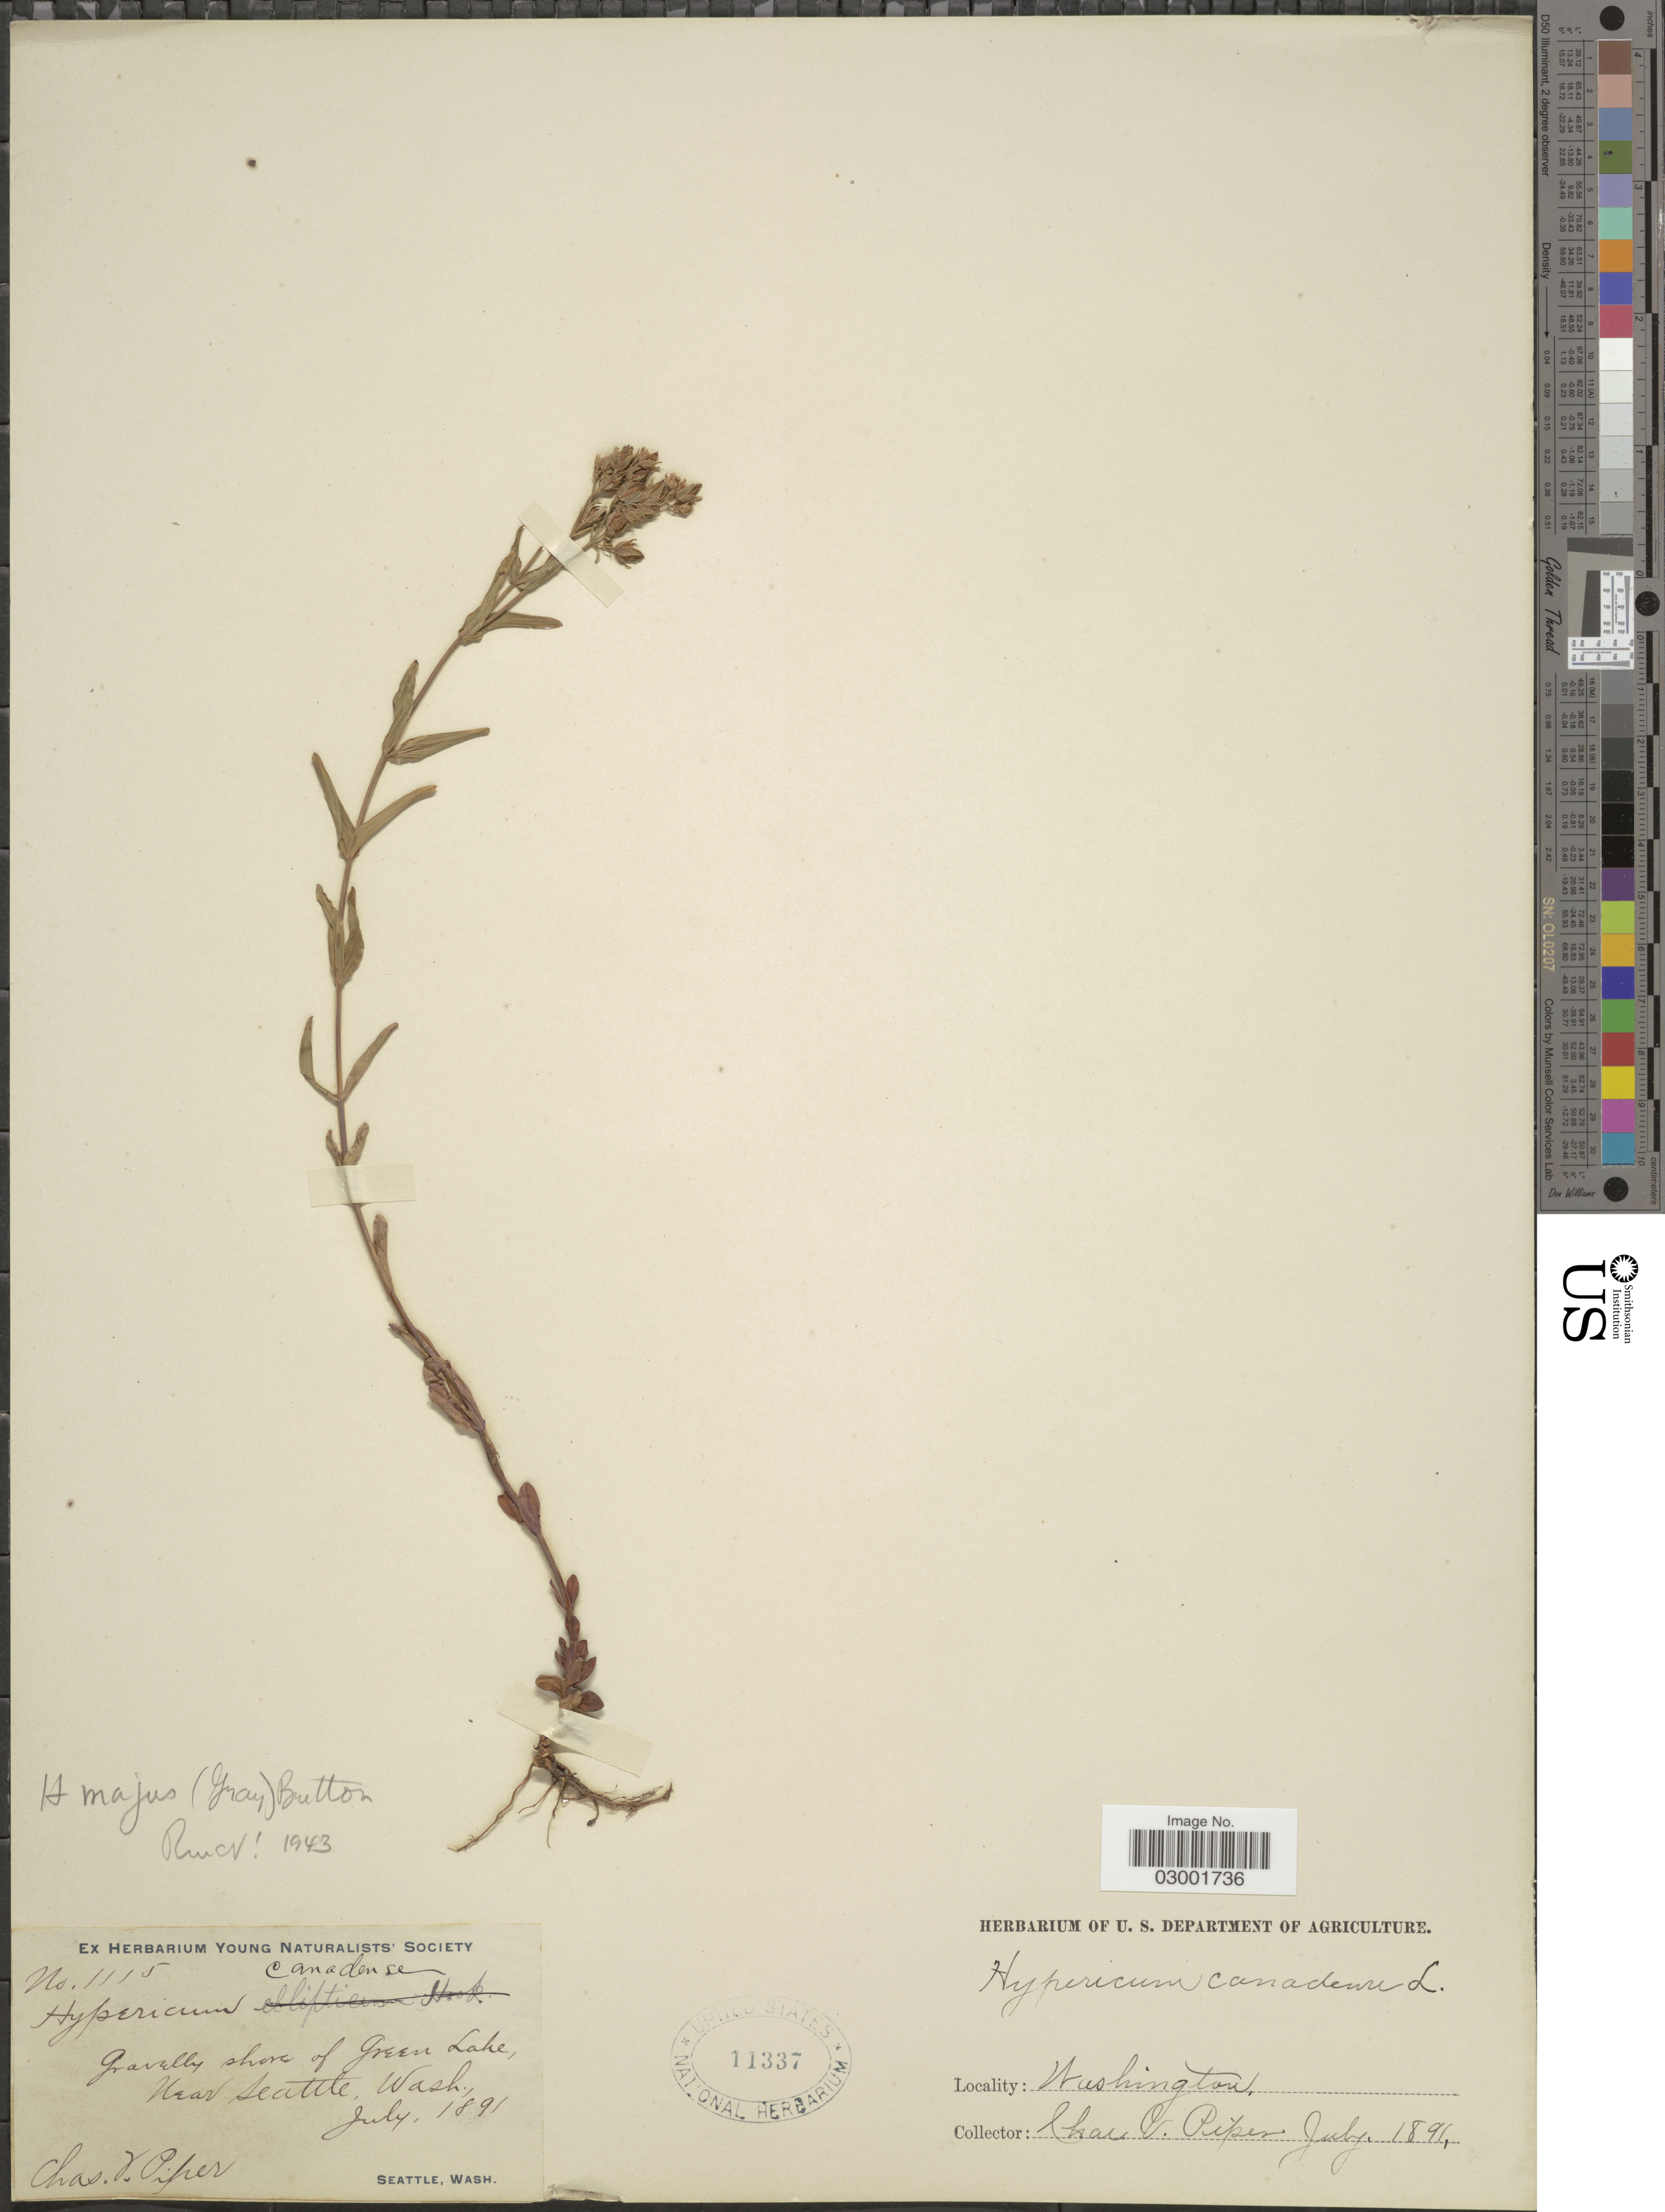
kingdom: Plantae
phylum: Tracheophyta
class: Magnoliopsida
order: Malpighiales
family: Hypericaceae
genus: Hypericum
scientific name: Hypericum majus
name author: (A. Gray) Britton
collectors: C. V. Piper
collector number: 1115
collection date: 1891-07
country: United States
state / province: Washington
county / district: King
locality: Gravelly shore of Green Lake, near Seattle, Wash.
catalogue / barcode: US 11337